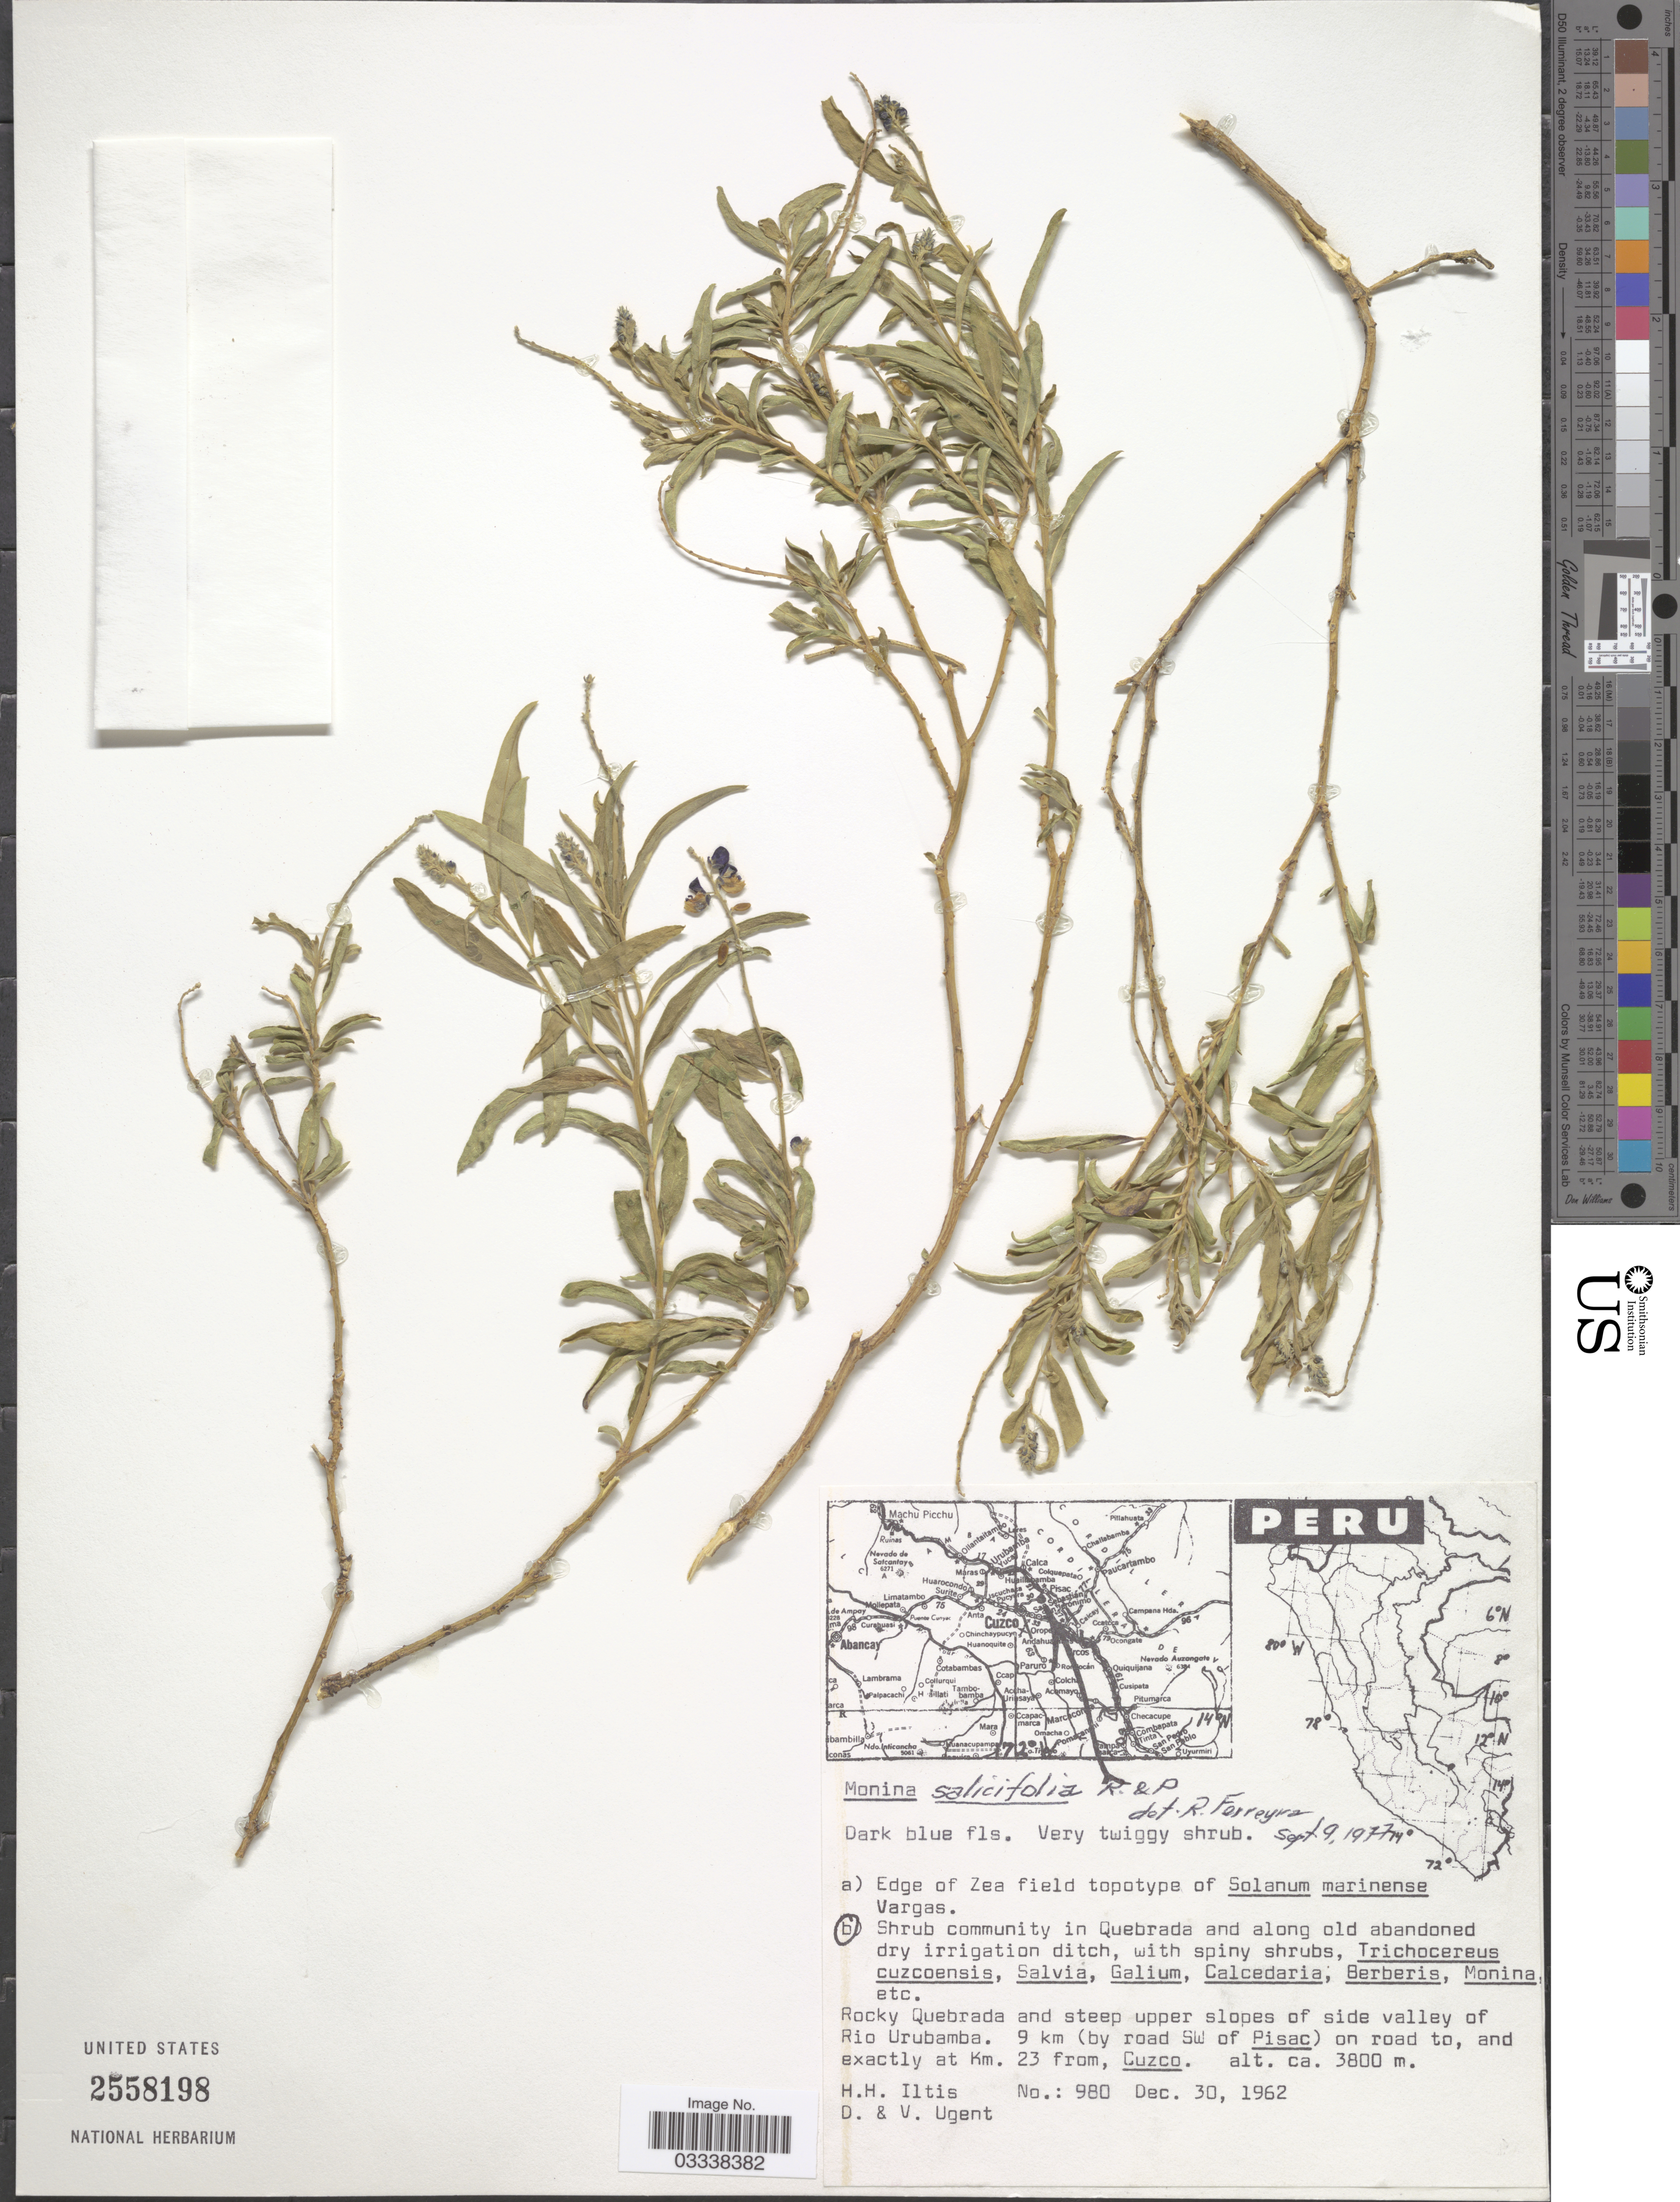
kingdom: Plantae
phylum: Tracheophyta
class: Magnoliopsida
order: Fabales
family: Polygalaceae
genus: Monnina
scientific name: Monnina salicifolia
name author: Ruiz & Pav.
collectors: H. H. Iltis, D. Ugent & V. Ugent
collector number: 980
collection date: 1962-12-30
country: Peru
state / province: Cusco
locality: Rocky Quebrada and steep upper slopes of side valley of Rio Urubamba. 9 km (by road SW of Pisac) on road to, and exactly at Km. 23 from, Cuzco.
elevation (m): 3800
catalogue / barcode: US 2558198